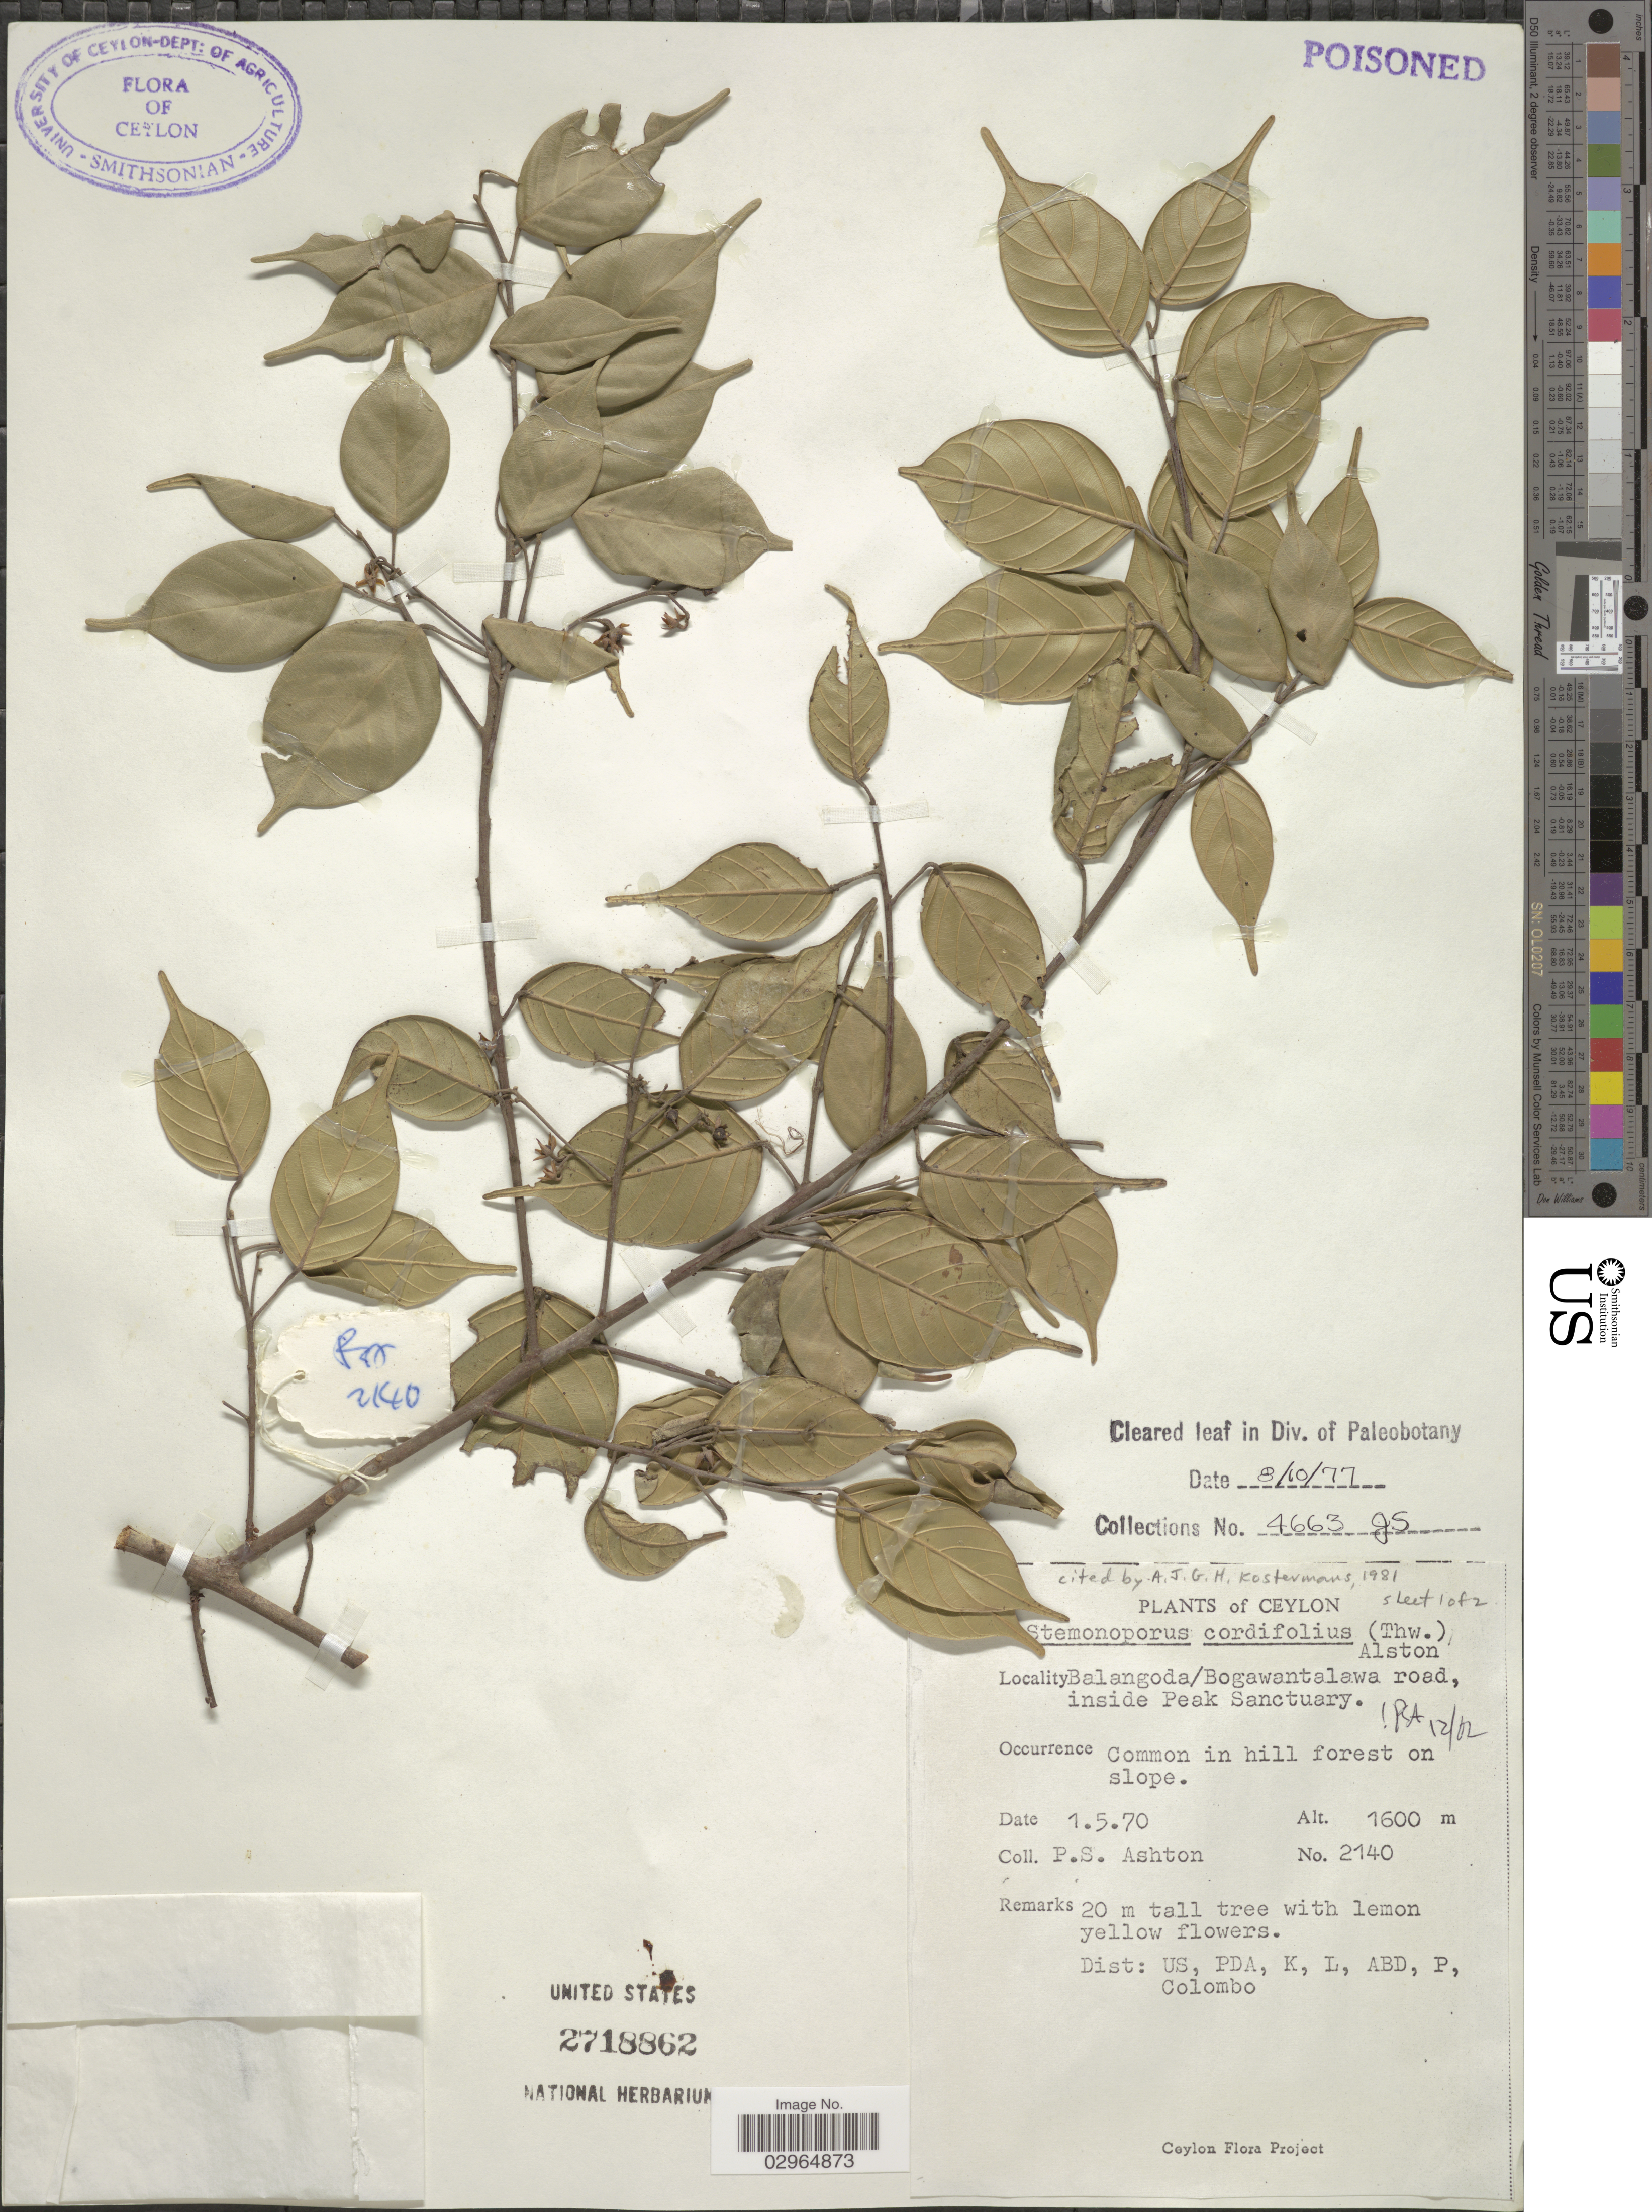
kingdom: Plantae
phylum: Tracheophyta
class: Magnoliopsida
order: Malvales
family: Dipterocarpaceae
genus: Stemonoporus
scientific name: Stemonoporus cordifolius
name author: (Thwaites) Alston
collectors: P. S. Ashton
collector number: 2140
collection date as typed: Transcribed d/m/y: 1/5/70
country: Sri Lanka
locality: Ceylon. Balangoda/Bogawantalawa road, inside Peak Sanctuary.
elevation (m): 1600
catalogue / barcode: US 2718862